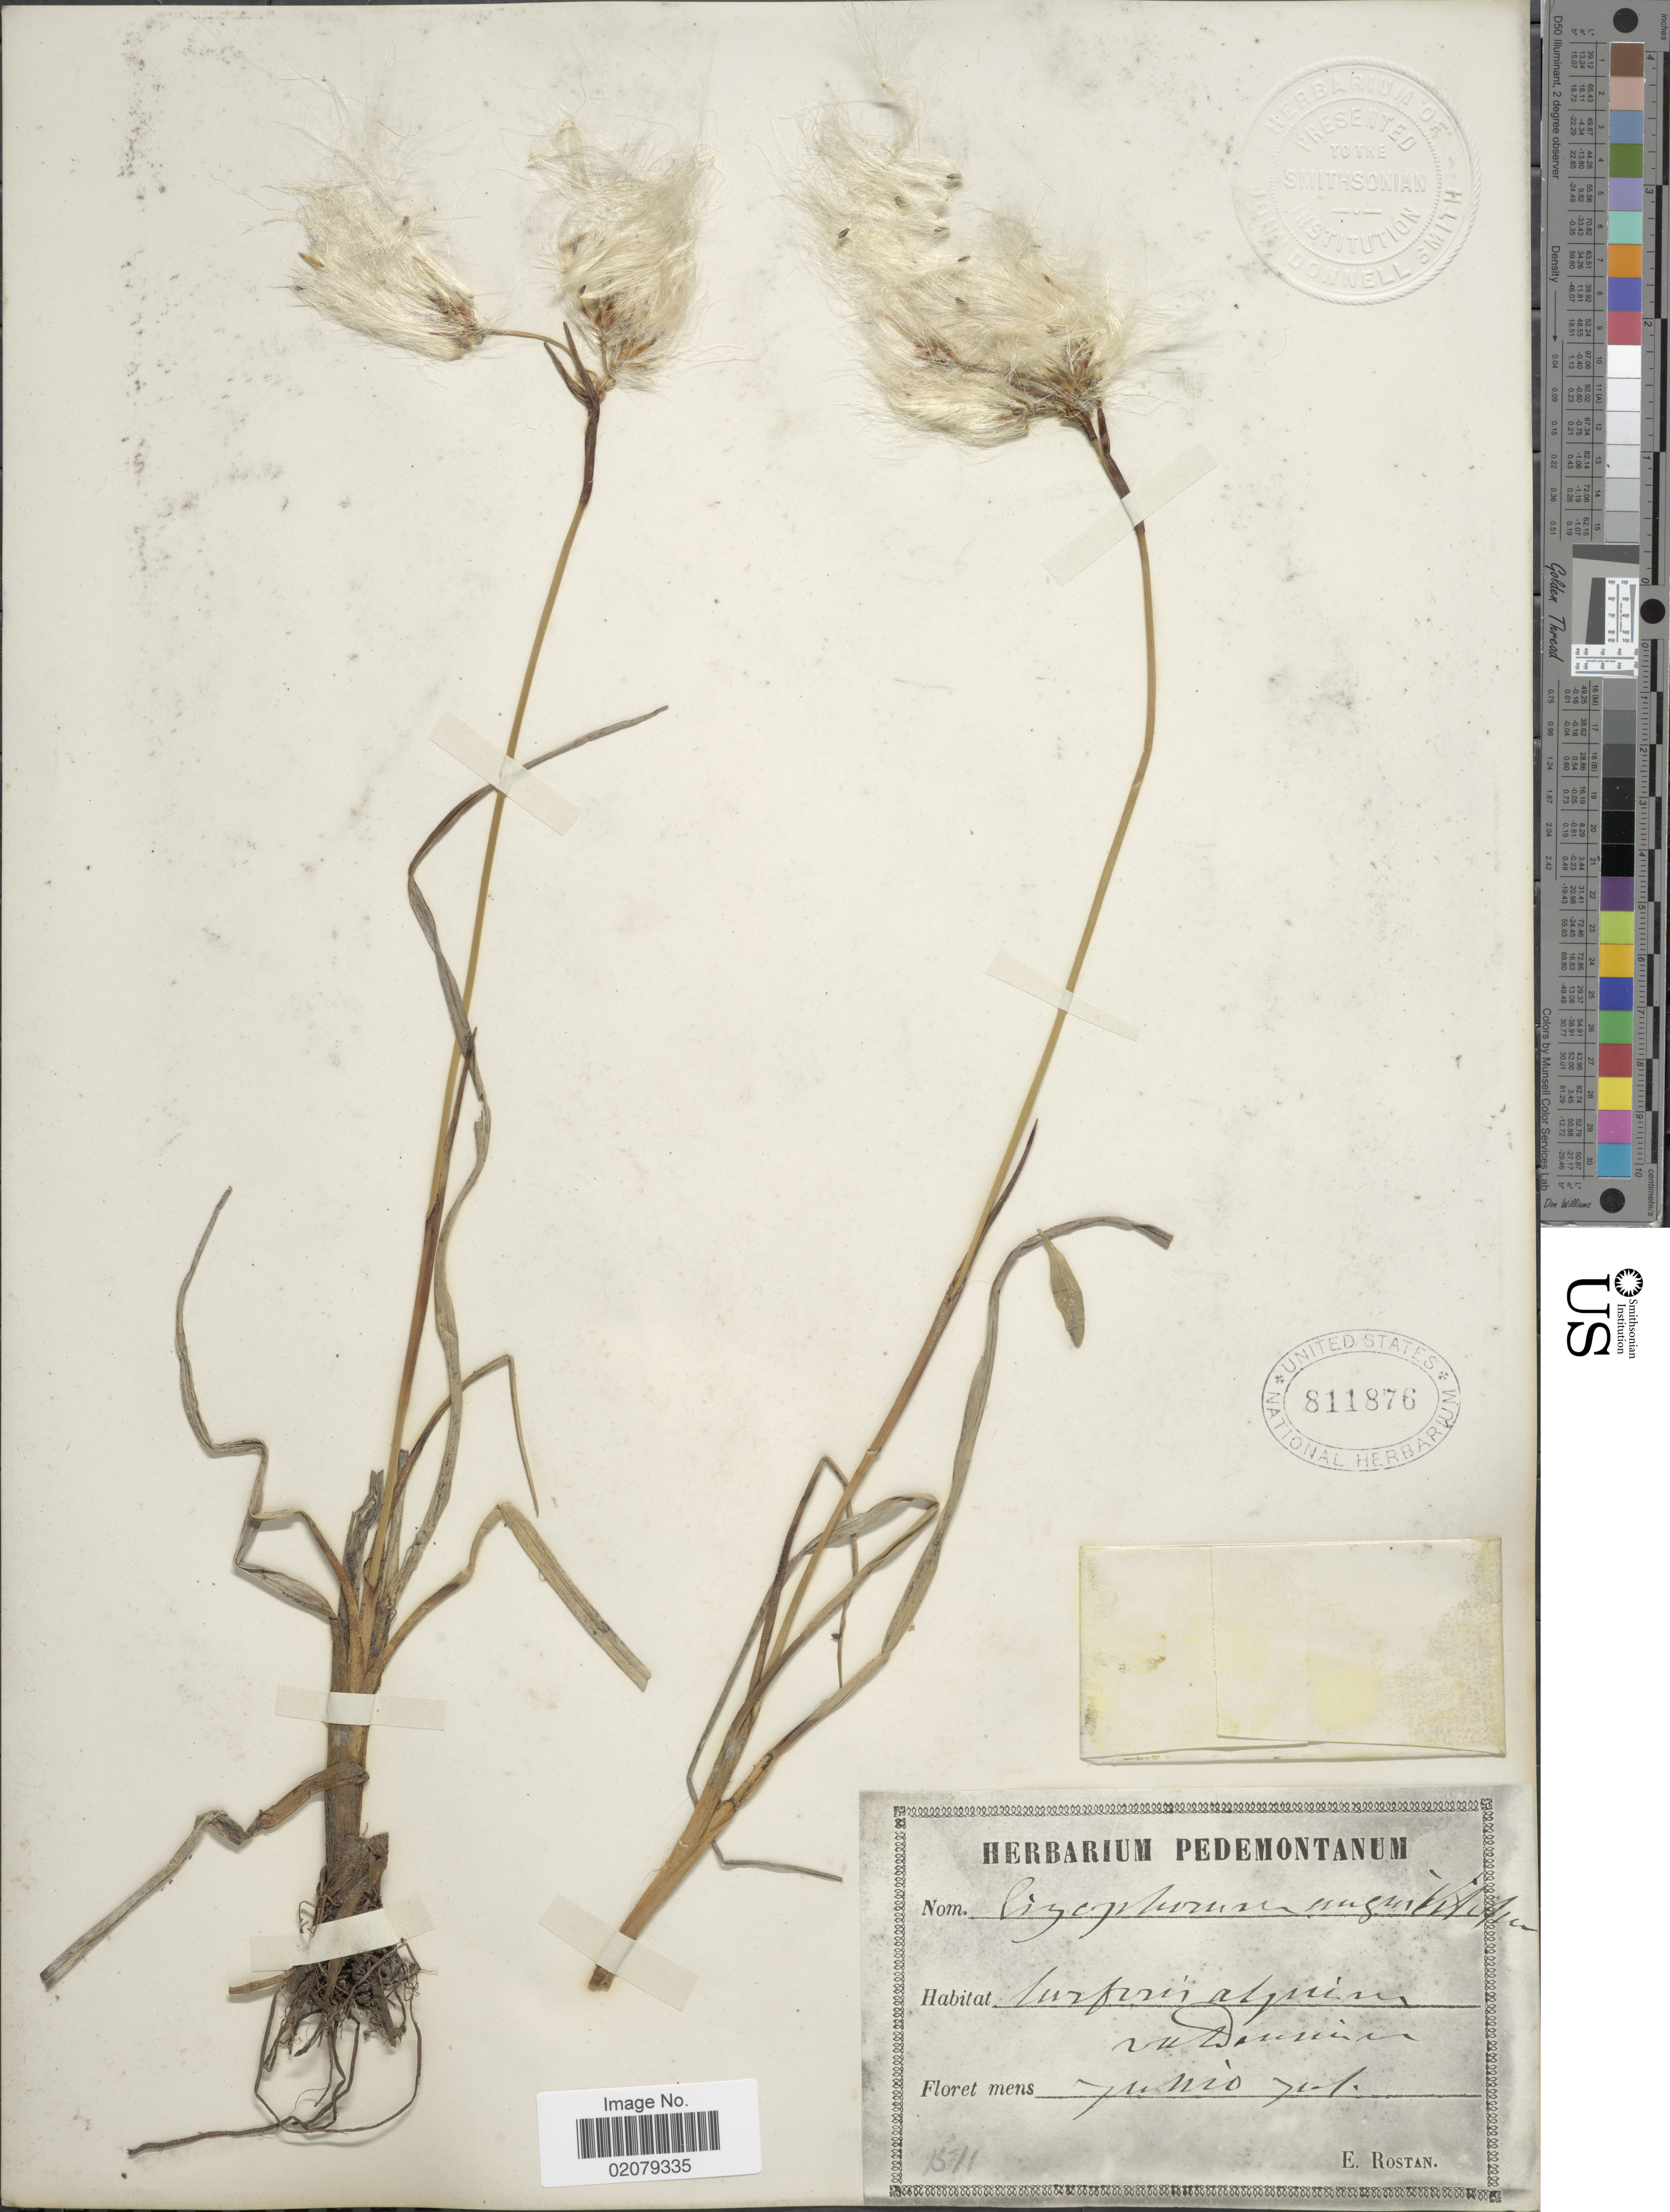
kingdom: Plantae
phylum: Tracheophyta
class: Liliopsida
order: Poales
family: Cyperaceae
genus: Eriophorum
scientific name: Eriophorum angustifolium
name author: Honck.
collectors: E. Rostan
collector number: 1511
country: Italy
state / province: Piedmont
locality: Pedemontanum.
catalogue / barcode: US 811876